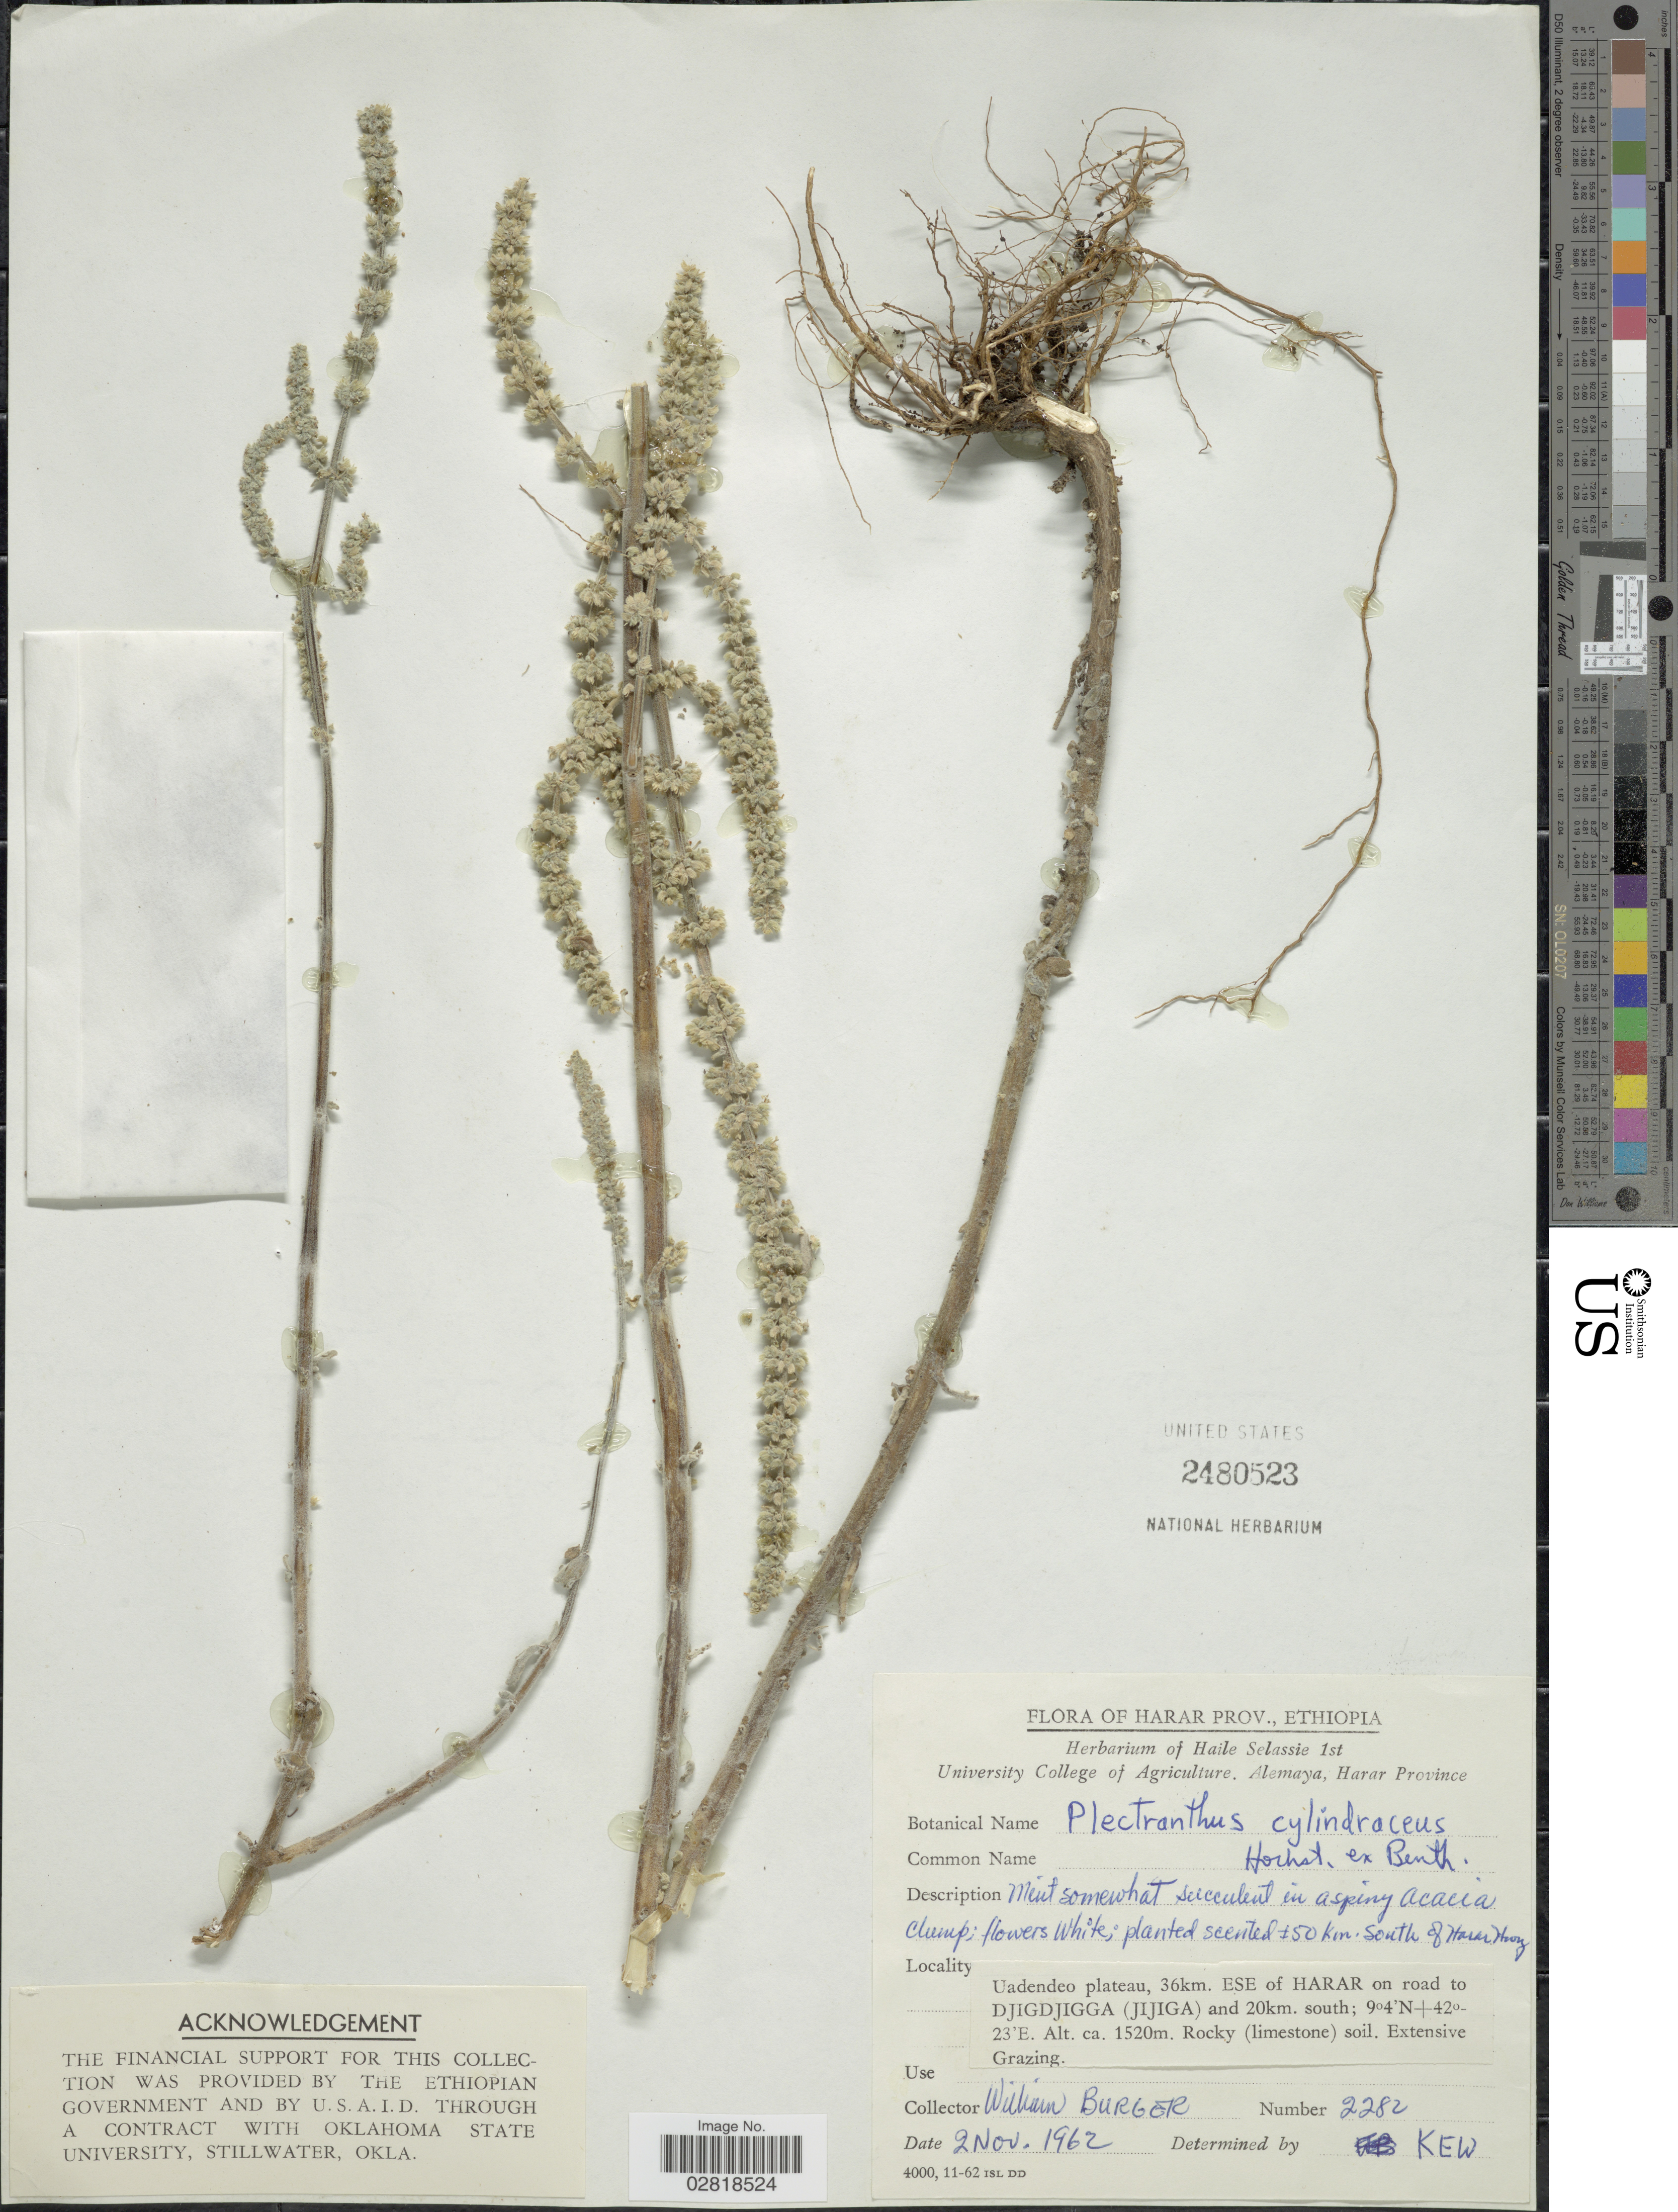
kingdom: Plantae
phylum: Tracheophyta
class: Magnoliopsida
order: Lamiales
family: Lamiaceae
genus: Plectranthus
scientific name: Plectranthus cylindraceus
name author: Hochst. ex Benth.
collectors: W. Burger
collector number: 2282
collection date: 1962-11-02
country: Ethiopia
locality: Harar Prov. Uadendeo plateau, 36km. ESE of Harar on road to Djigdjigga (Jijiga) and 20km. south.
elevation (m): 1520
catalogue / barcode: US 2480523